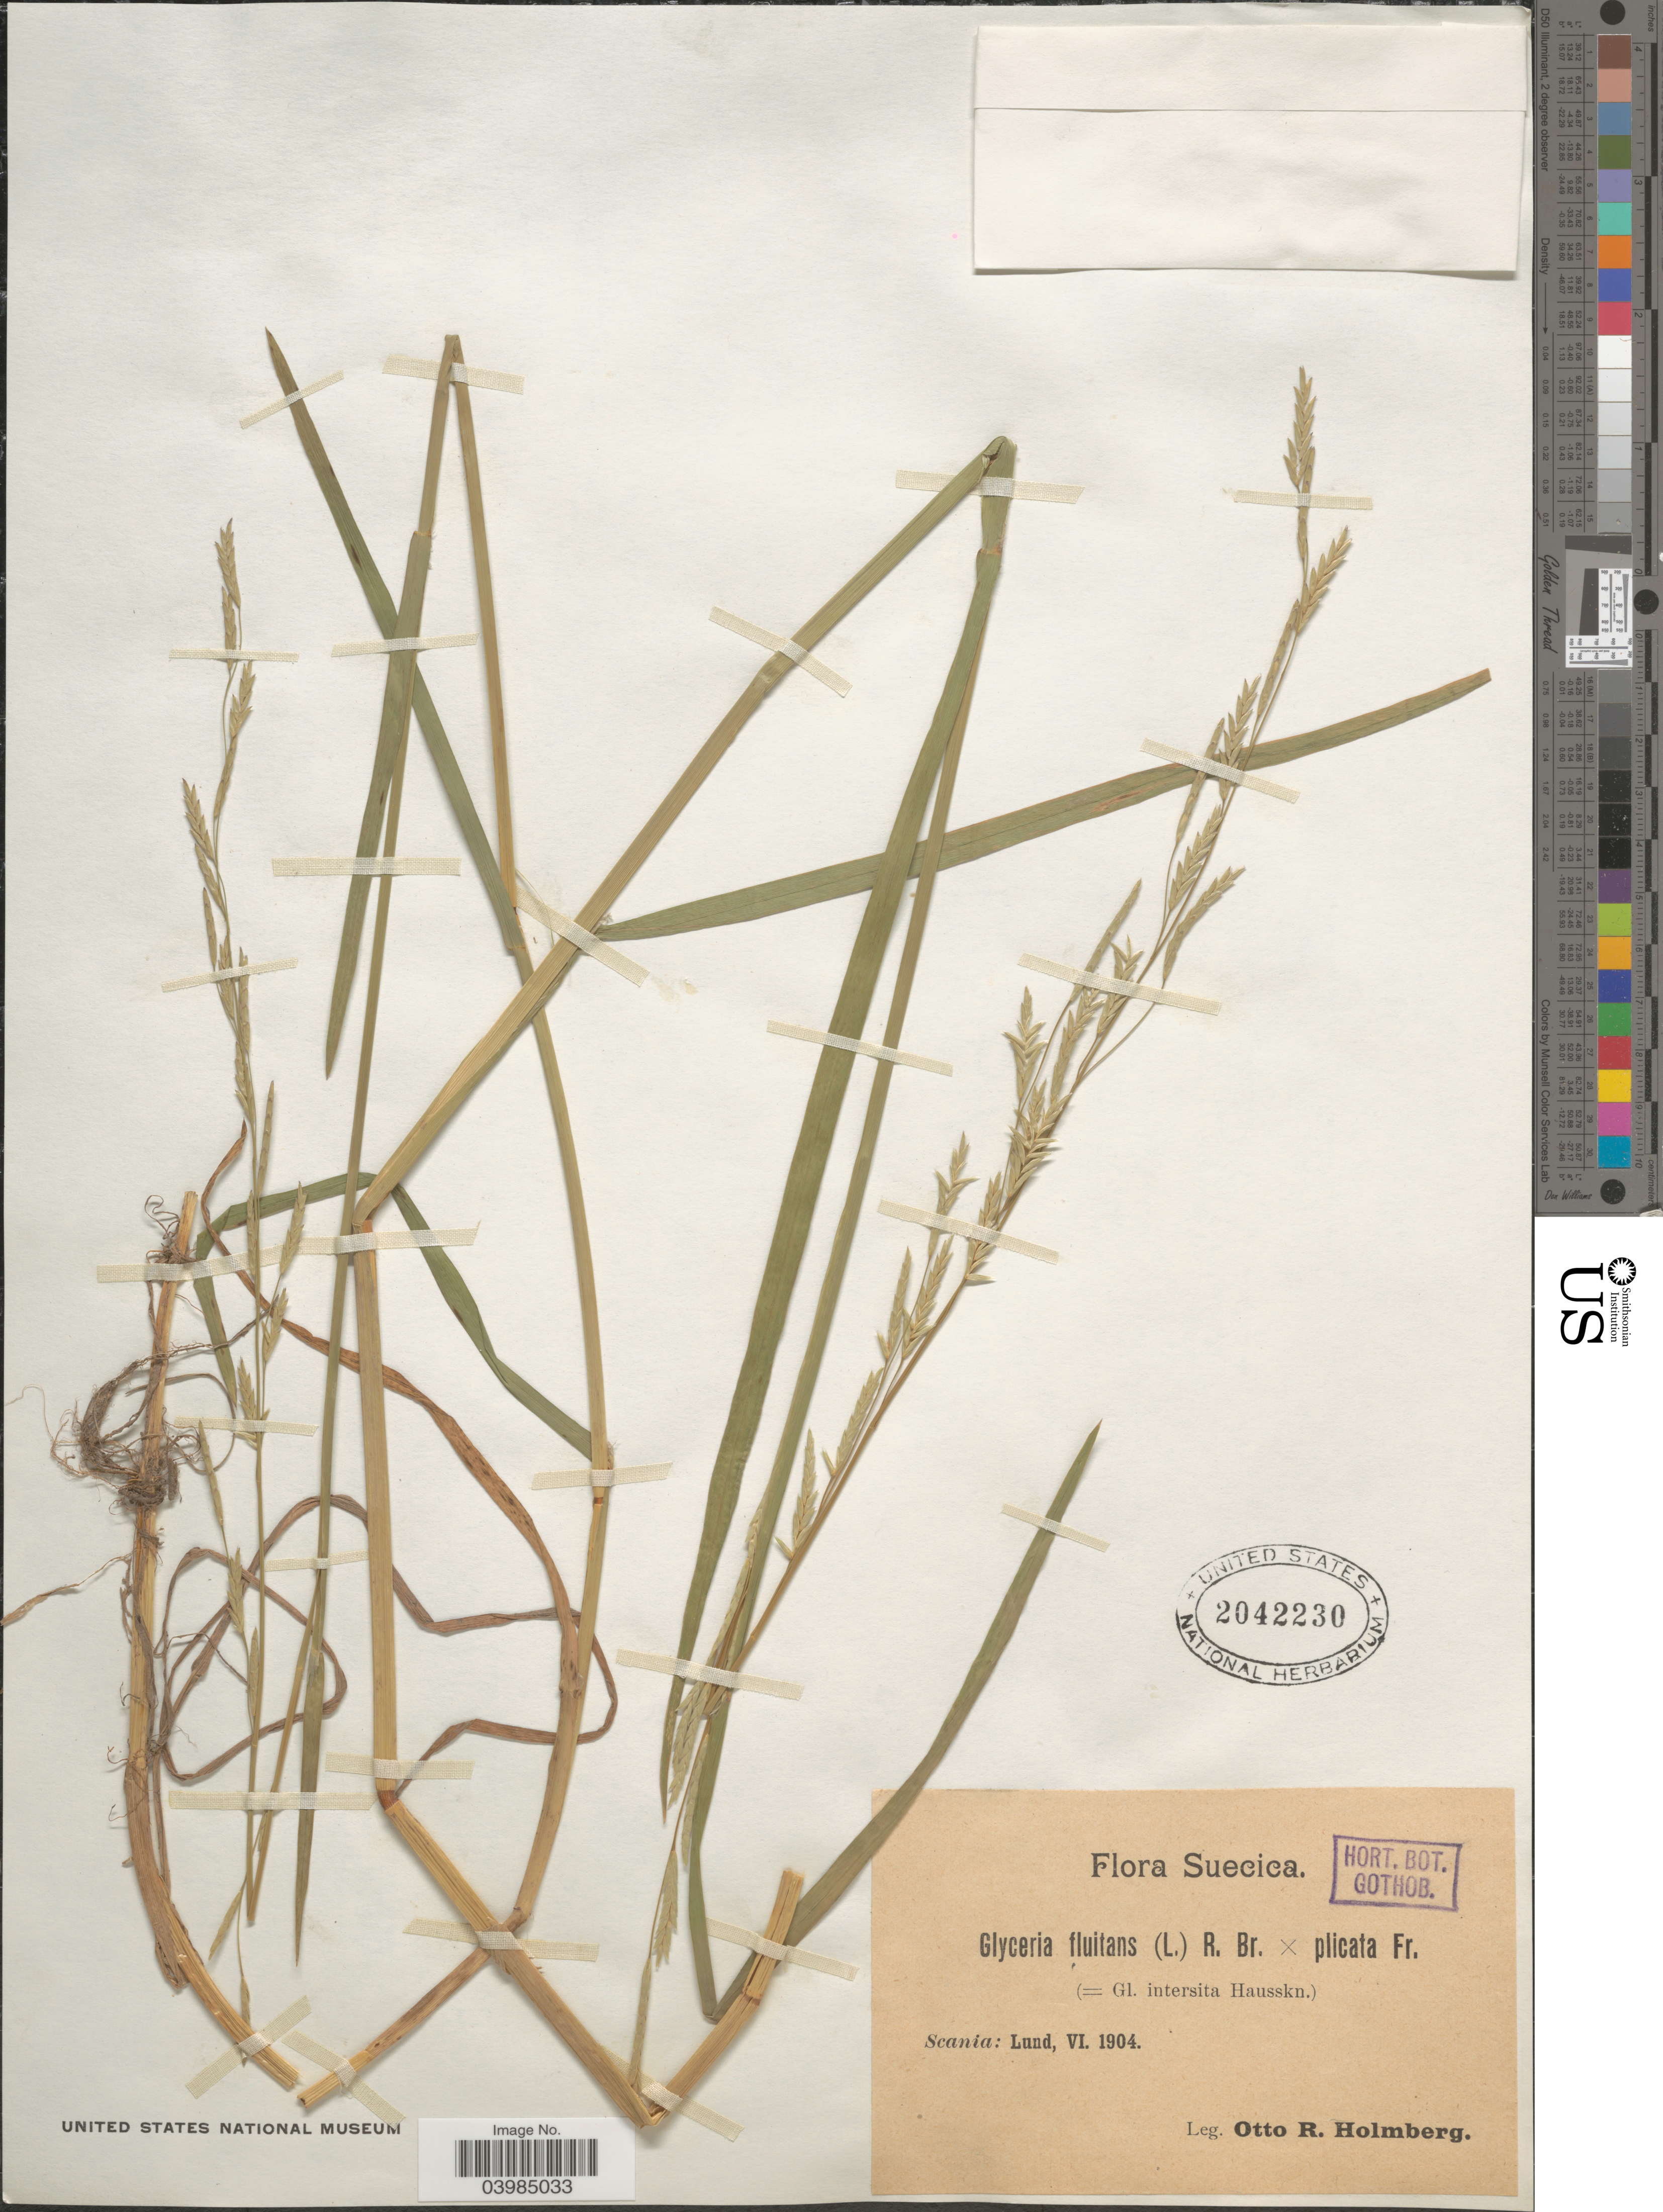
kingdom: Plantae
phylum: Tracheophyta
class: Liliopsida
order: Poales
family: Poaceae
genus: Glyceria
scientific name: Glyceria fluitans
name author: (L.) R. Br.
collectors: O. Holmberg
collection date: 1904-06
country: Sweden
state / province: Skåne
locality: Suecica. Scania: Lund.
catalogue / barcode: US 2042230